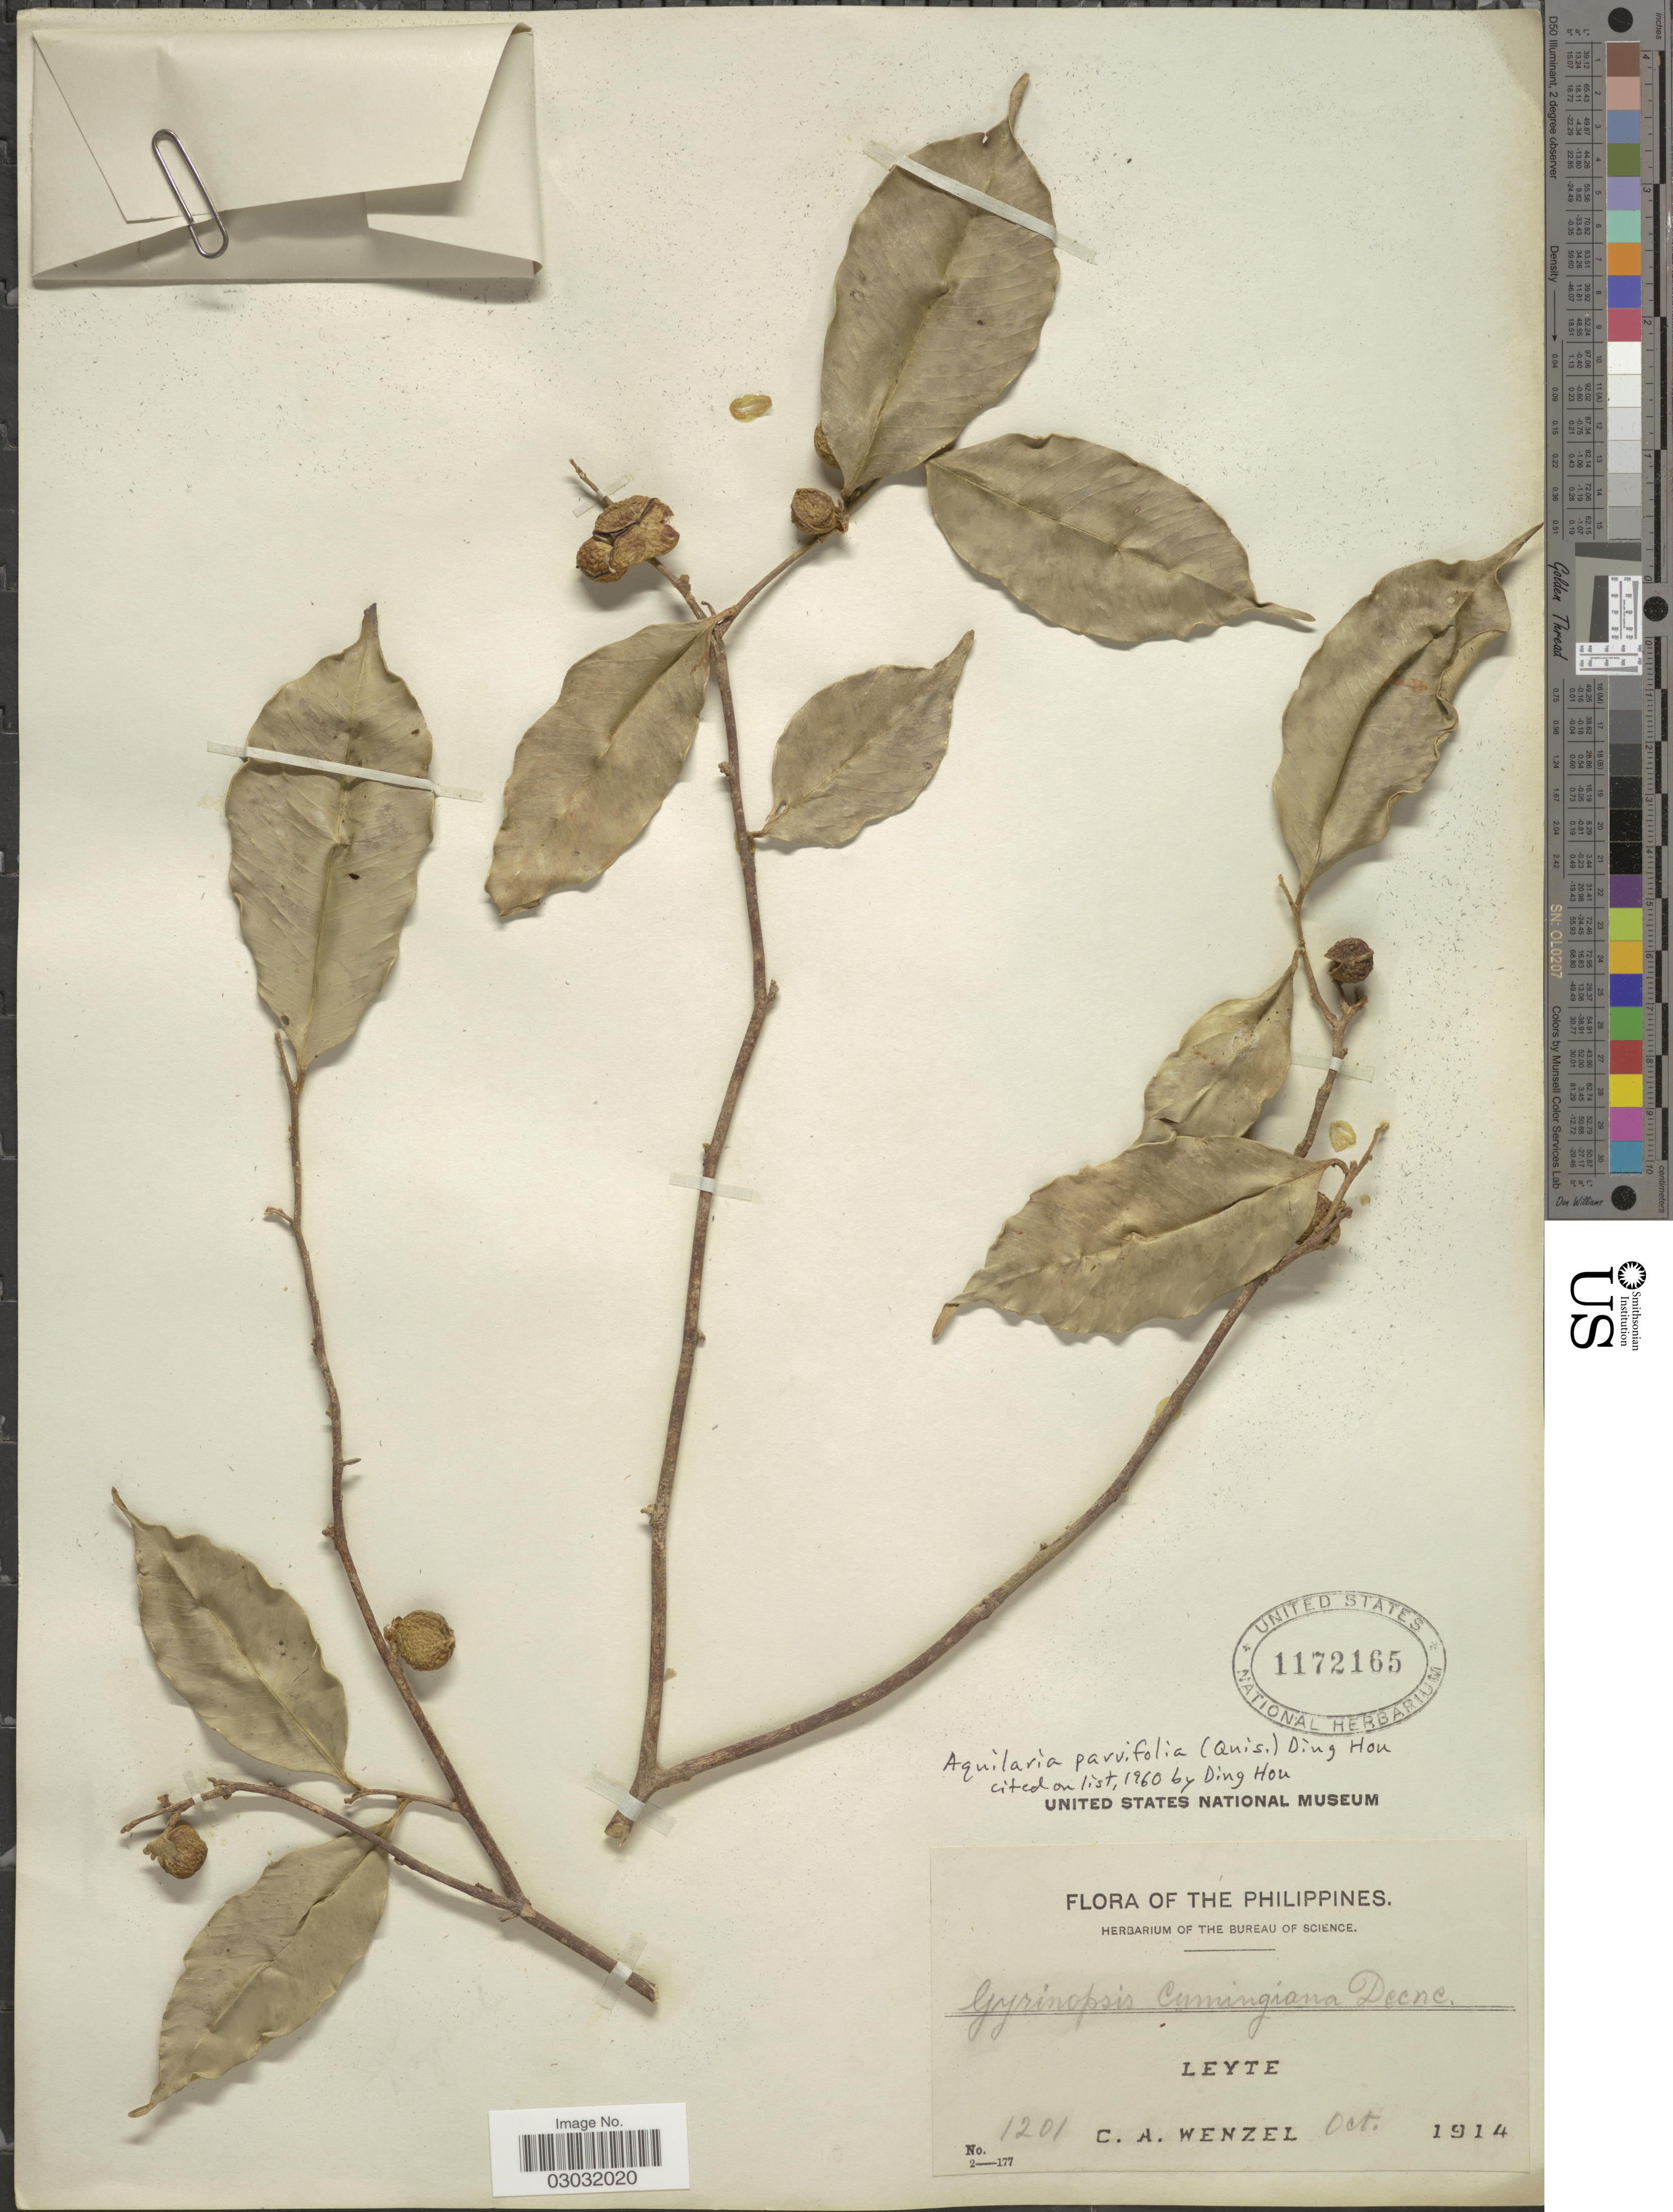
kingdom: Plantae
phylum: Tracheophyta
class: Magnoliopsida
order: Malvales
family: Thymelaeaceae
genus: Aquilaria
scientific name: Aquilaria parvifolia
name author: (Quisumb.) Ding Hou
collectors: C. Wenzel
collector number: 1201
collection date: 1914-10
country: Philippines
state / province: Eastern Visayas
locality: Leyte.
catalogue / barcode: US 1172165